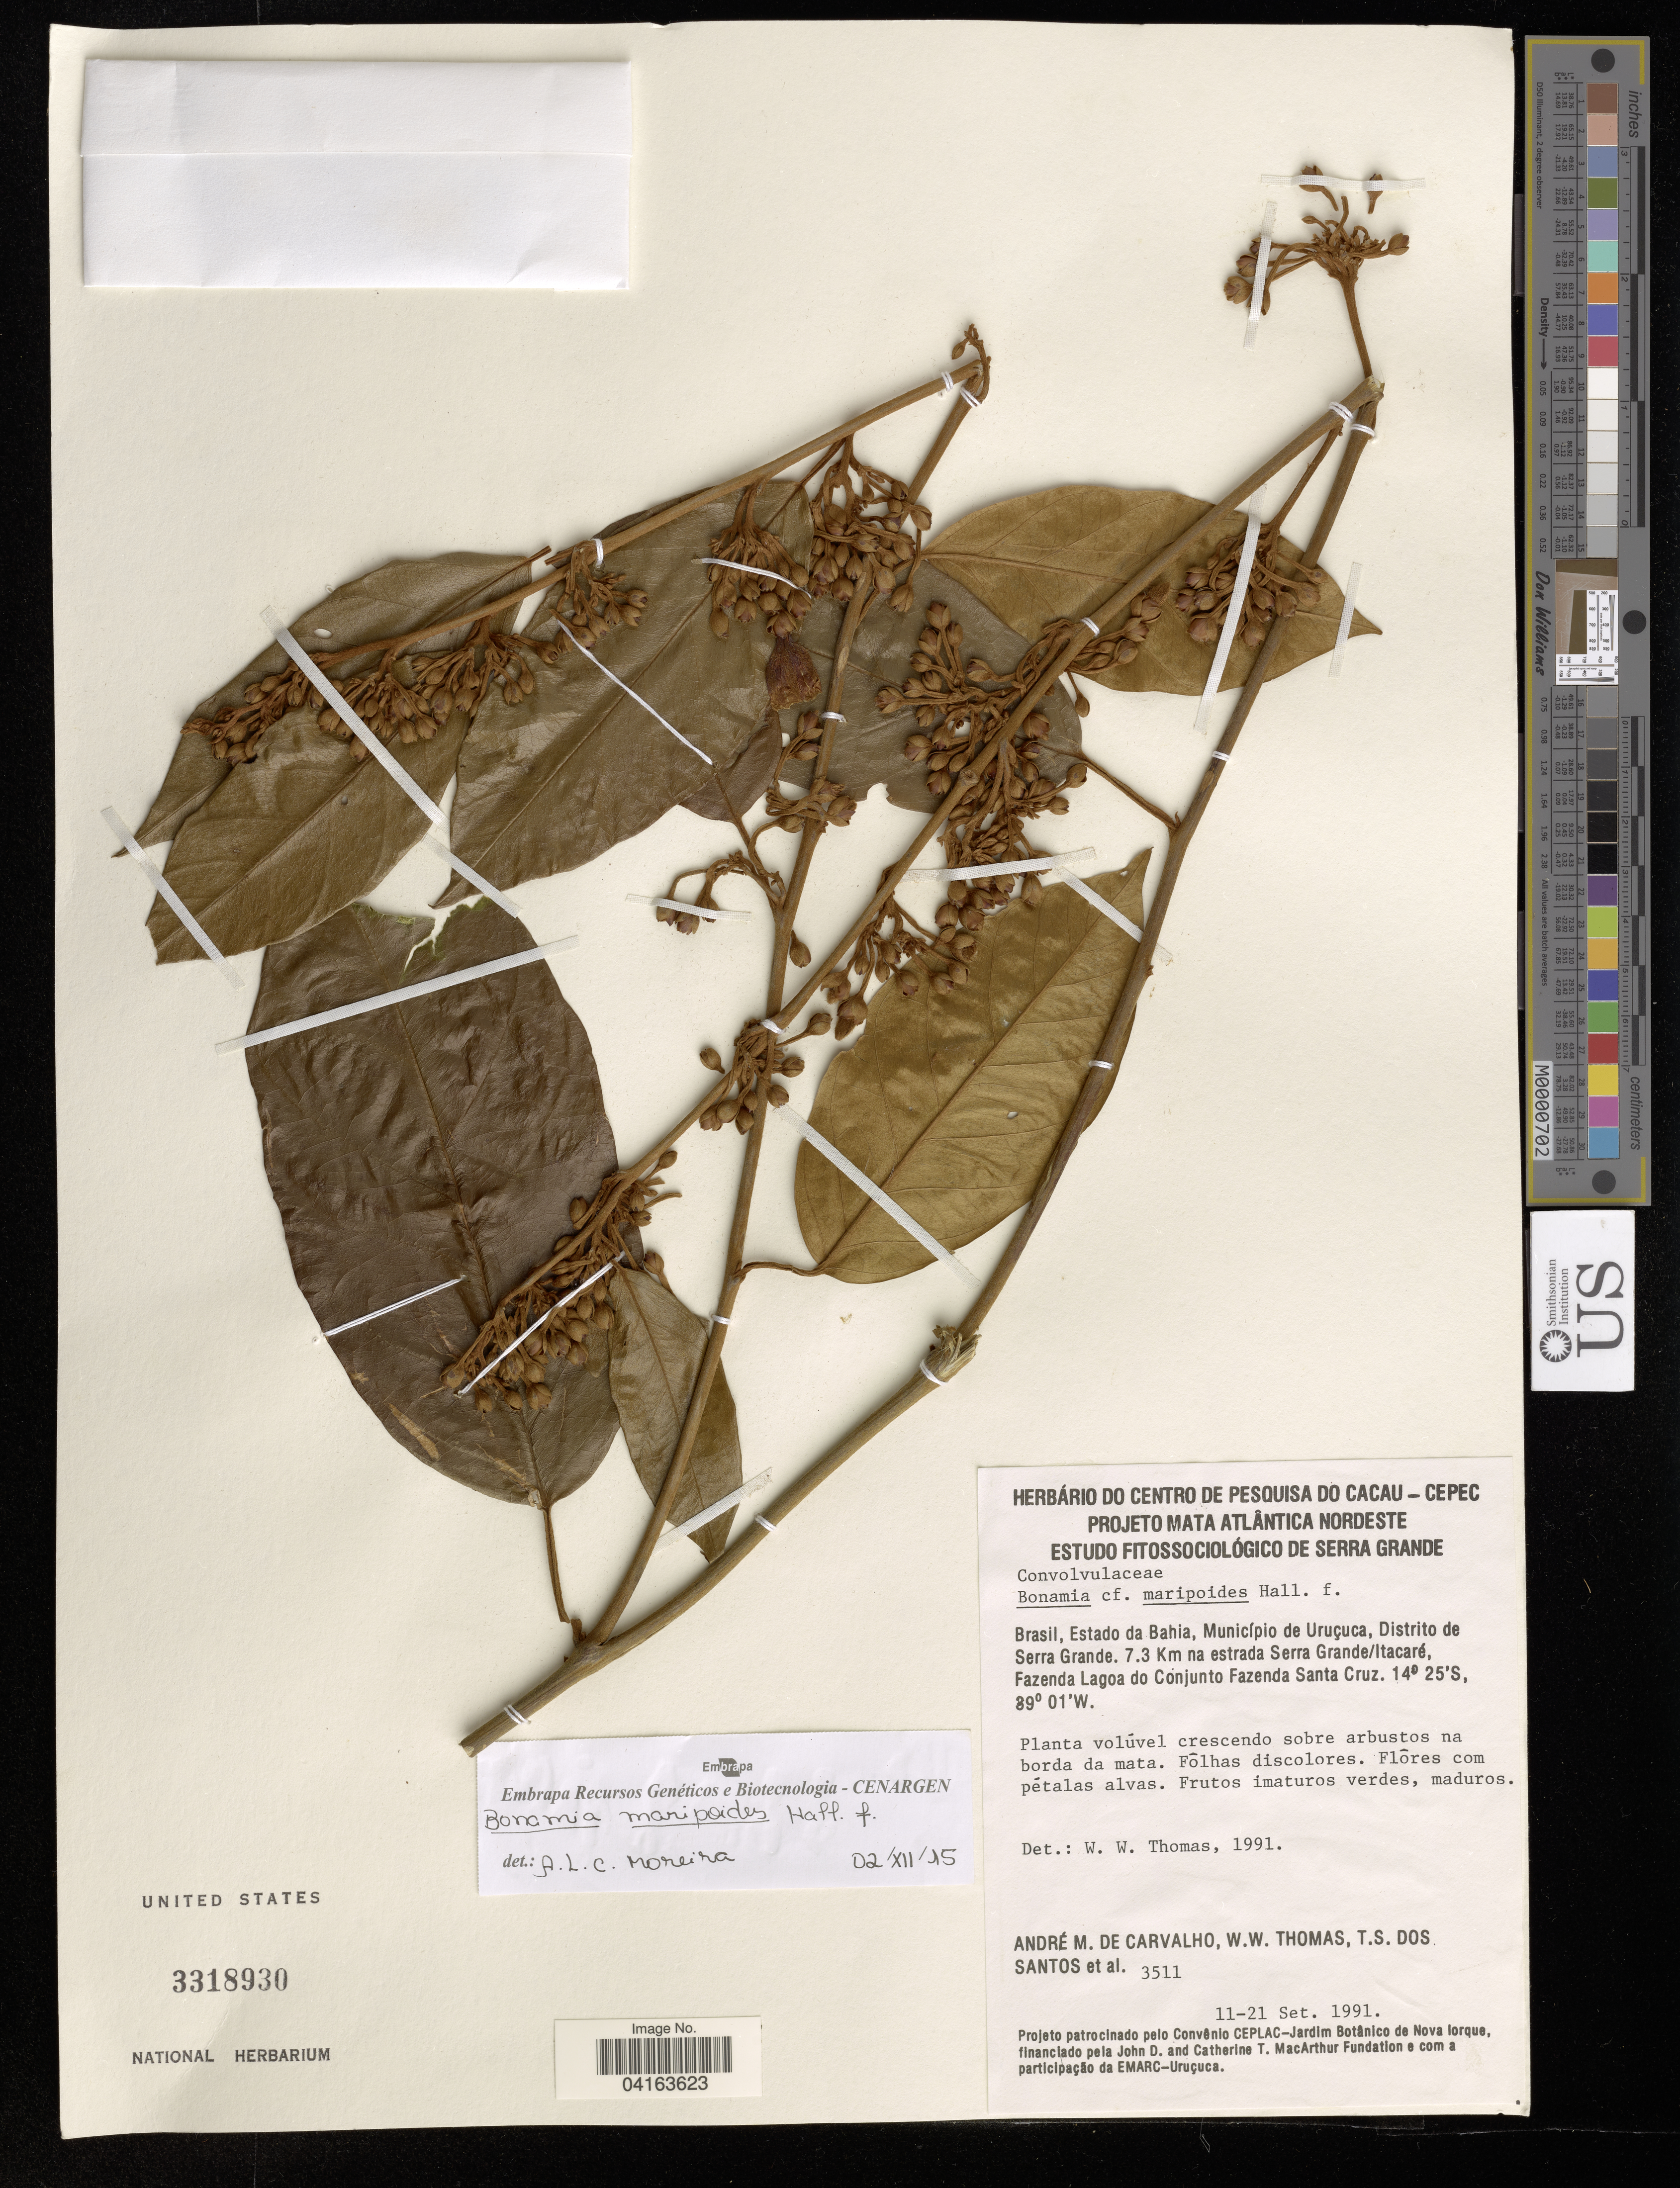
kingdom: Plantae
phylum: Tracheophyta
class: Magnoliopsida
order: Solanales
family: Convolvulaceae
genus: Bonamia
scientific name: Bonamia maripoides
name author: Hallier f.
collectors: A. M. Carvalho, W. W. Thomas & T. Santos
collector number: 3511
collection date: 1991-09-11/1991-09-21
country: Brazil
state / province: Bahia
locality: Brasil, Município de Uruçuca, Distrito de Serra Grande. 7.3 Km na estrada Serra Grande/Itacaré, Fazenda Lagoa do Conjunto Fazenda Santa Cruz.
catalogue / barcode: US 3318930